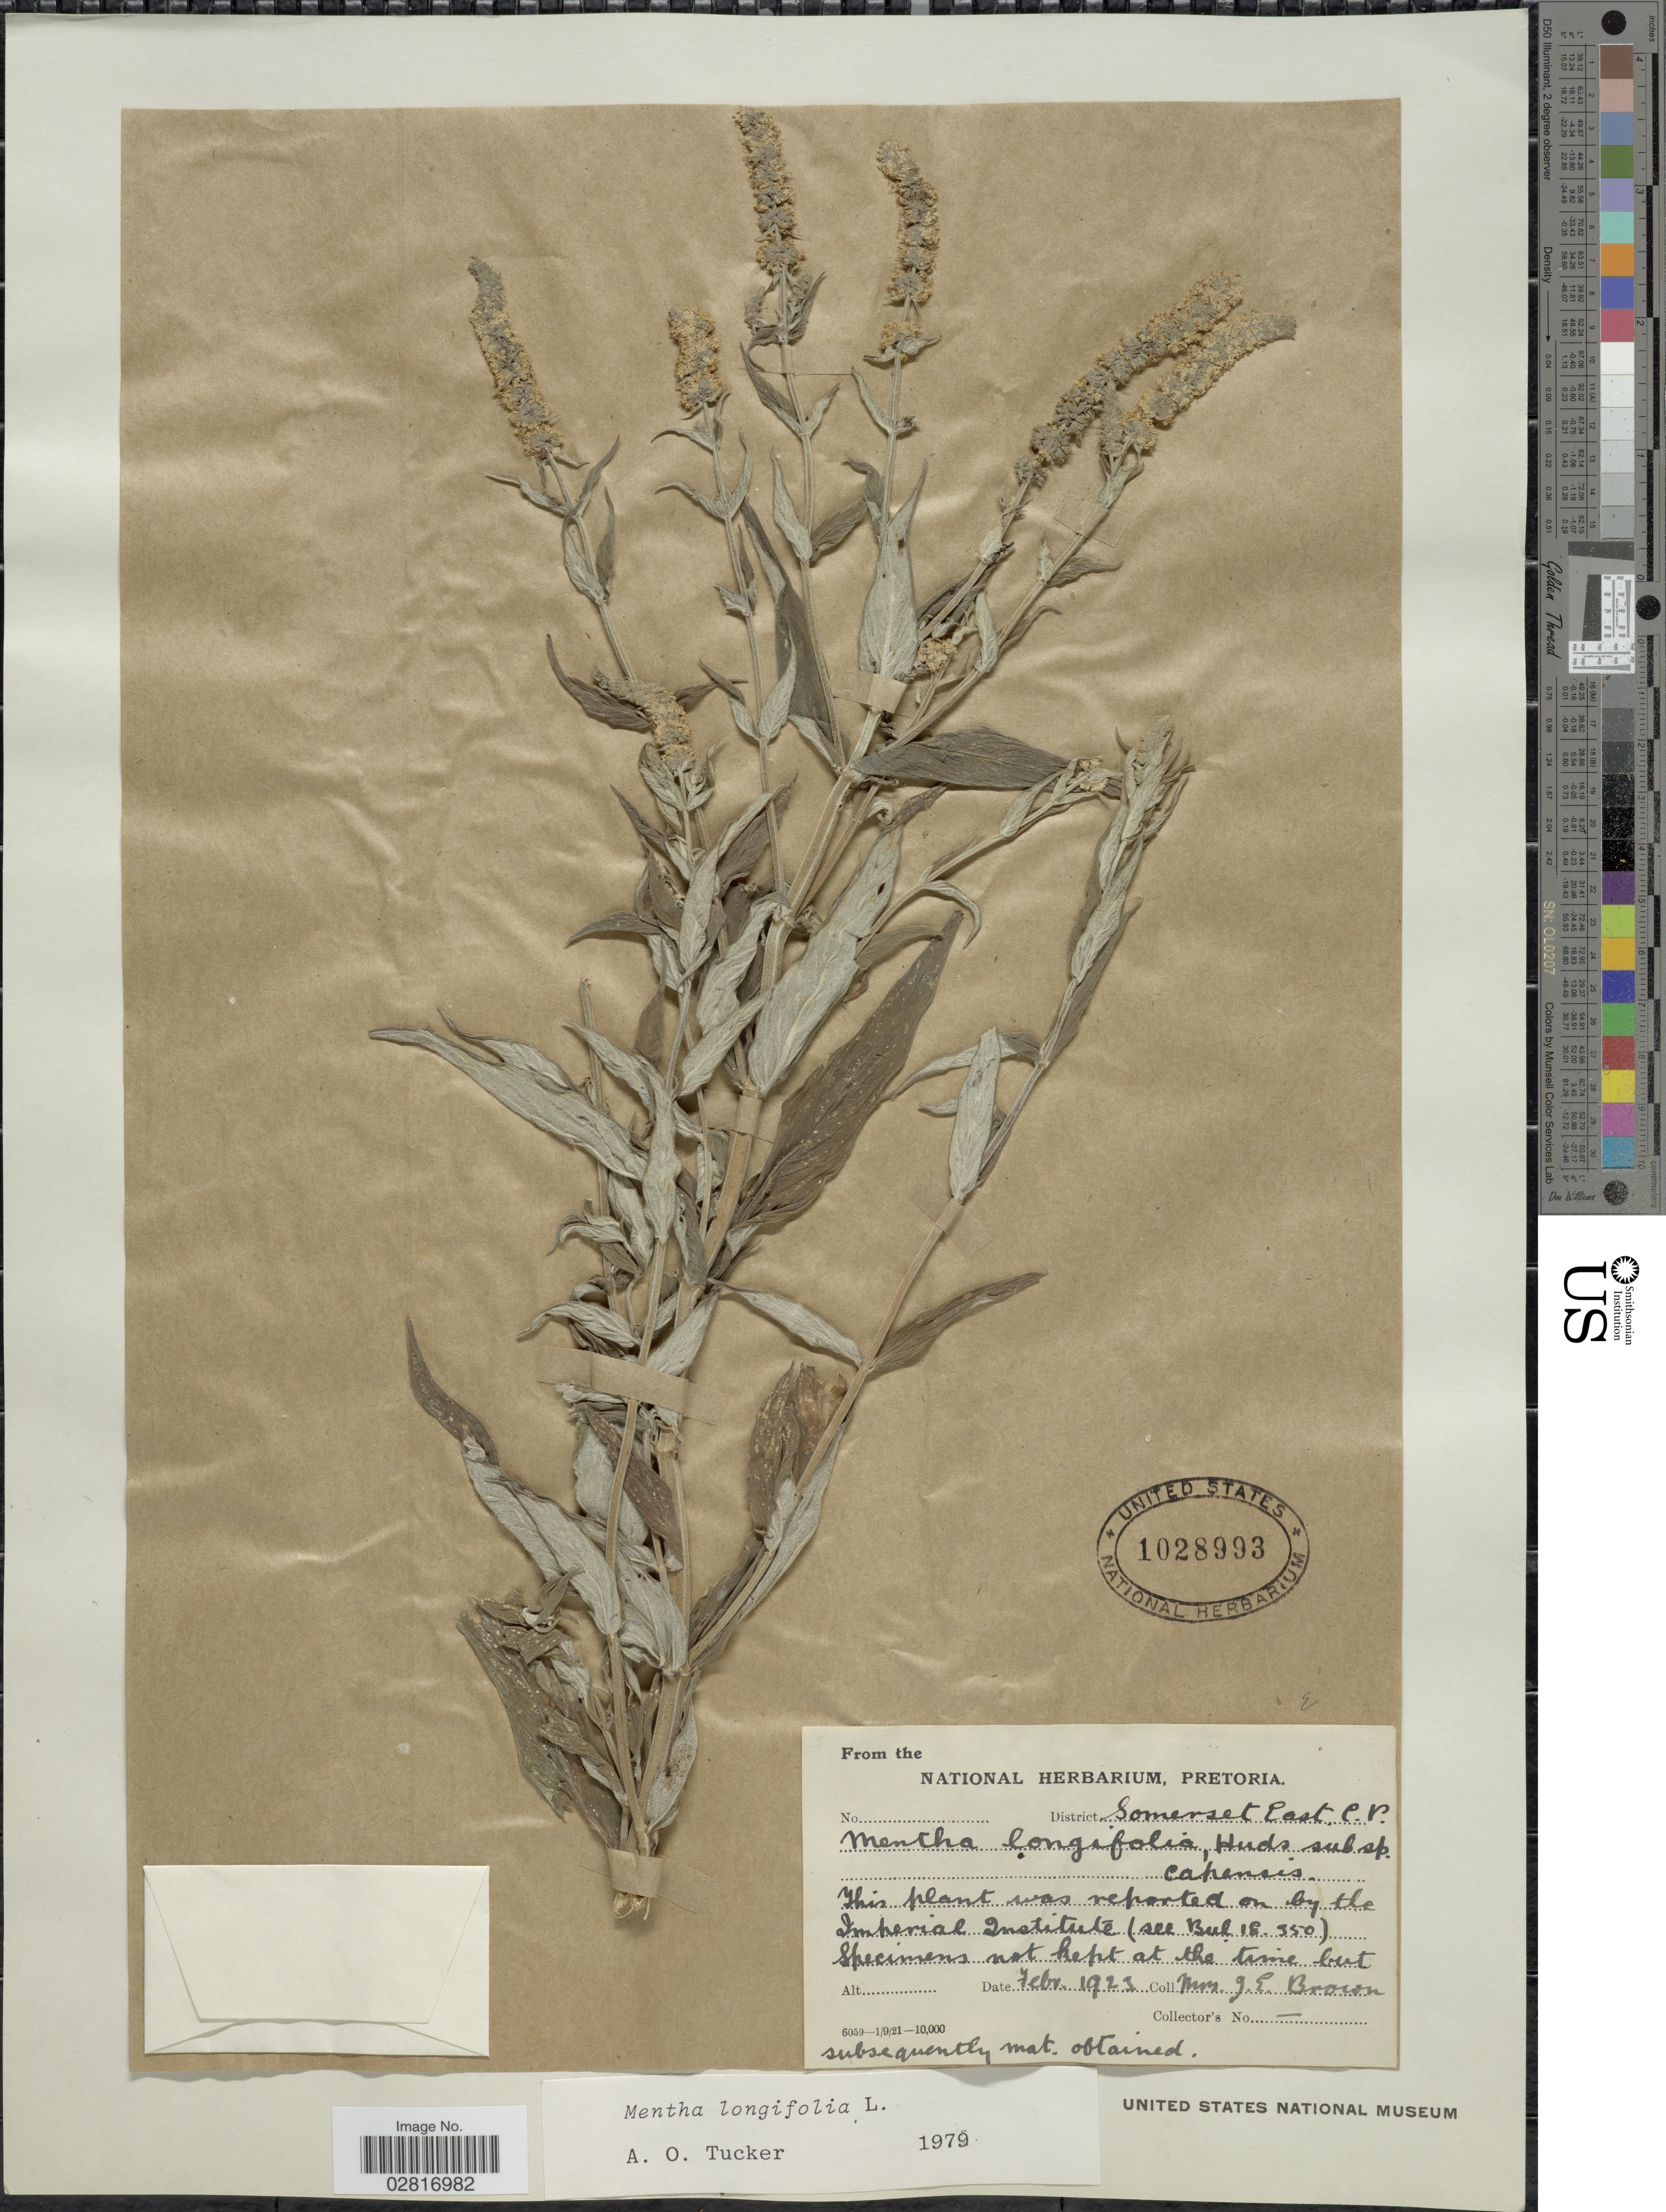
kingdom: Plantae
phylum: Tracheophyta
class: Magnoliopsida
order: Lamiales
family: Lamiaceae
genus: Mentha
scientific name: Mentha longifolia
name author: (L.) L.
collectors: J. E. Brown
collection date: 1923-02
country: South Africa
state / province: Eastern Cape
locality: District Somerset East C. P.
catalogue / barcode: US 1028993